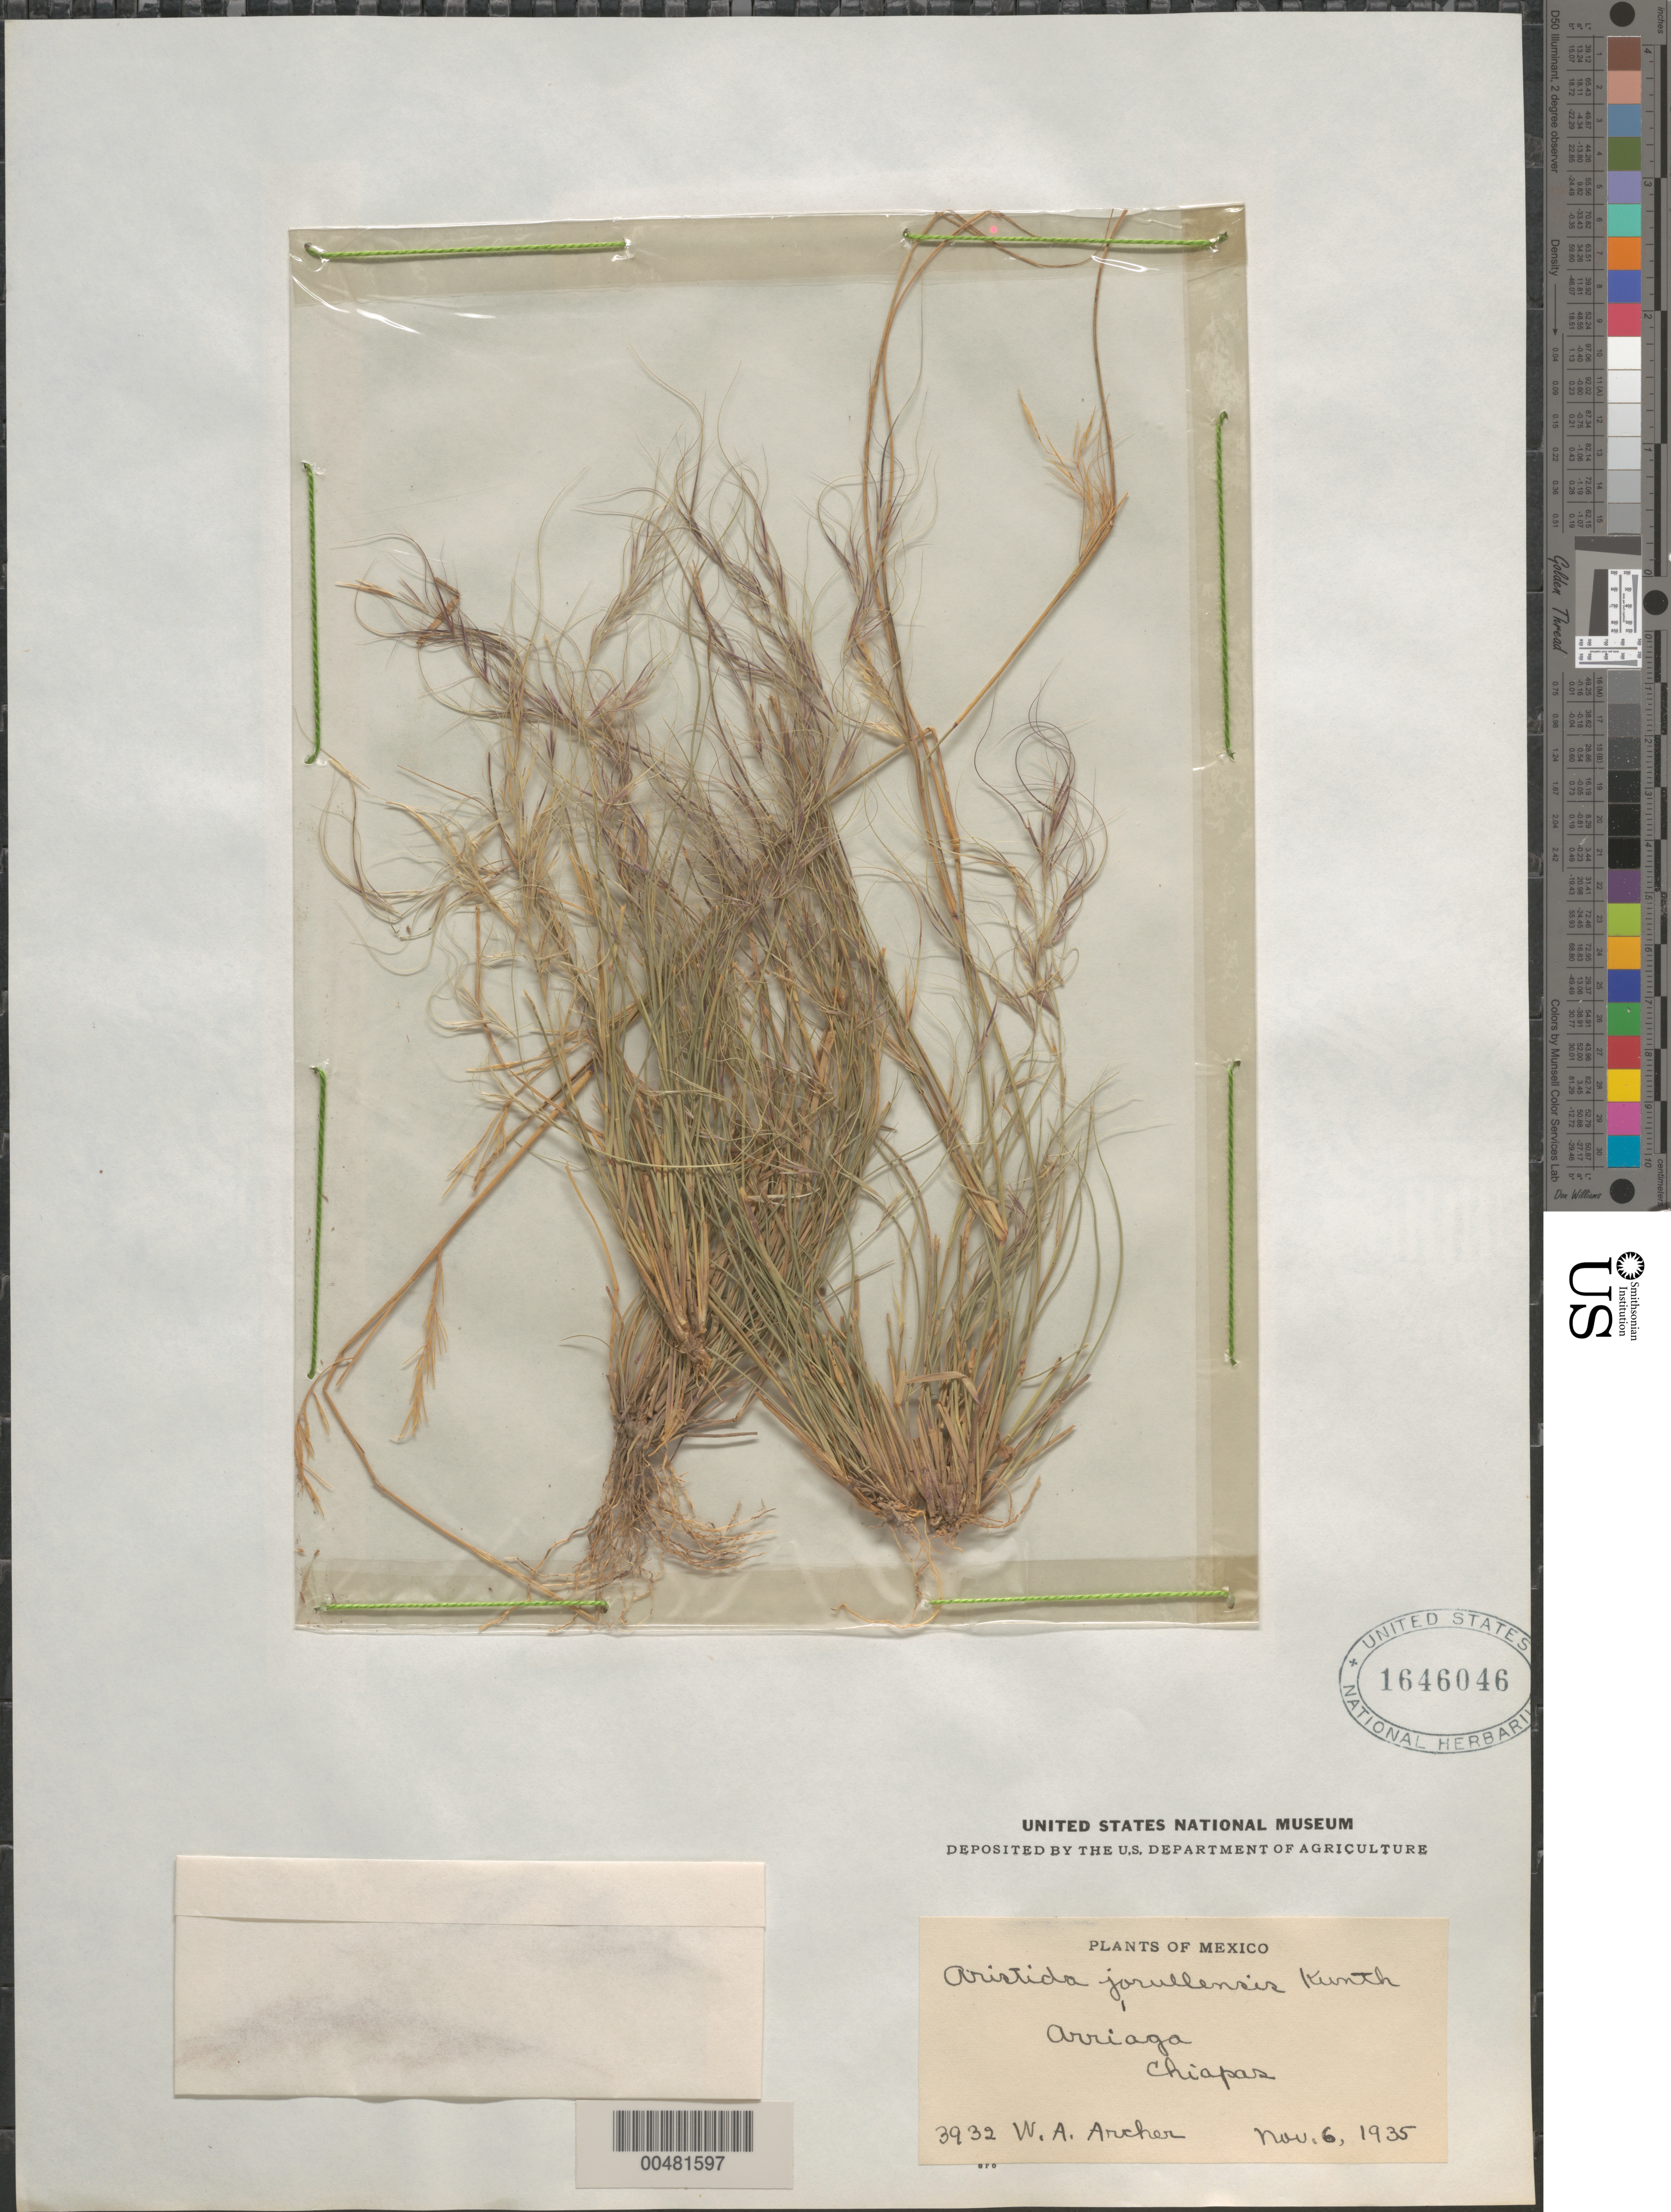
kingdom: Plantae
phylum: Tracheophyta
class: Liliopsida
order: Poales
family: Poaceae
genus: Aristida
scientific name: Aristida jorullensis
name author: Kunth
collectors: W. A. Archer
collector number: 3932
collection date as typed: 6 Nov 1935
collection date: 1935-11-06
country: Mexico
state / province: Chiapas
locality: Arriaga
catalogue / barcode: US 1646046